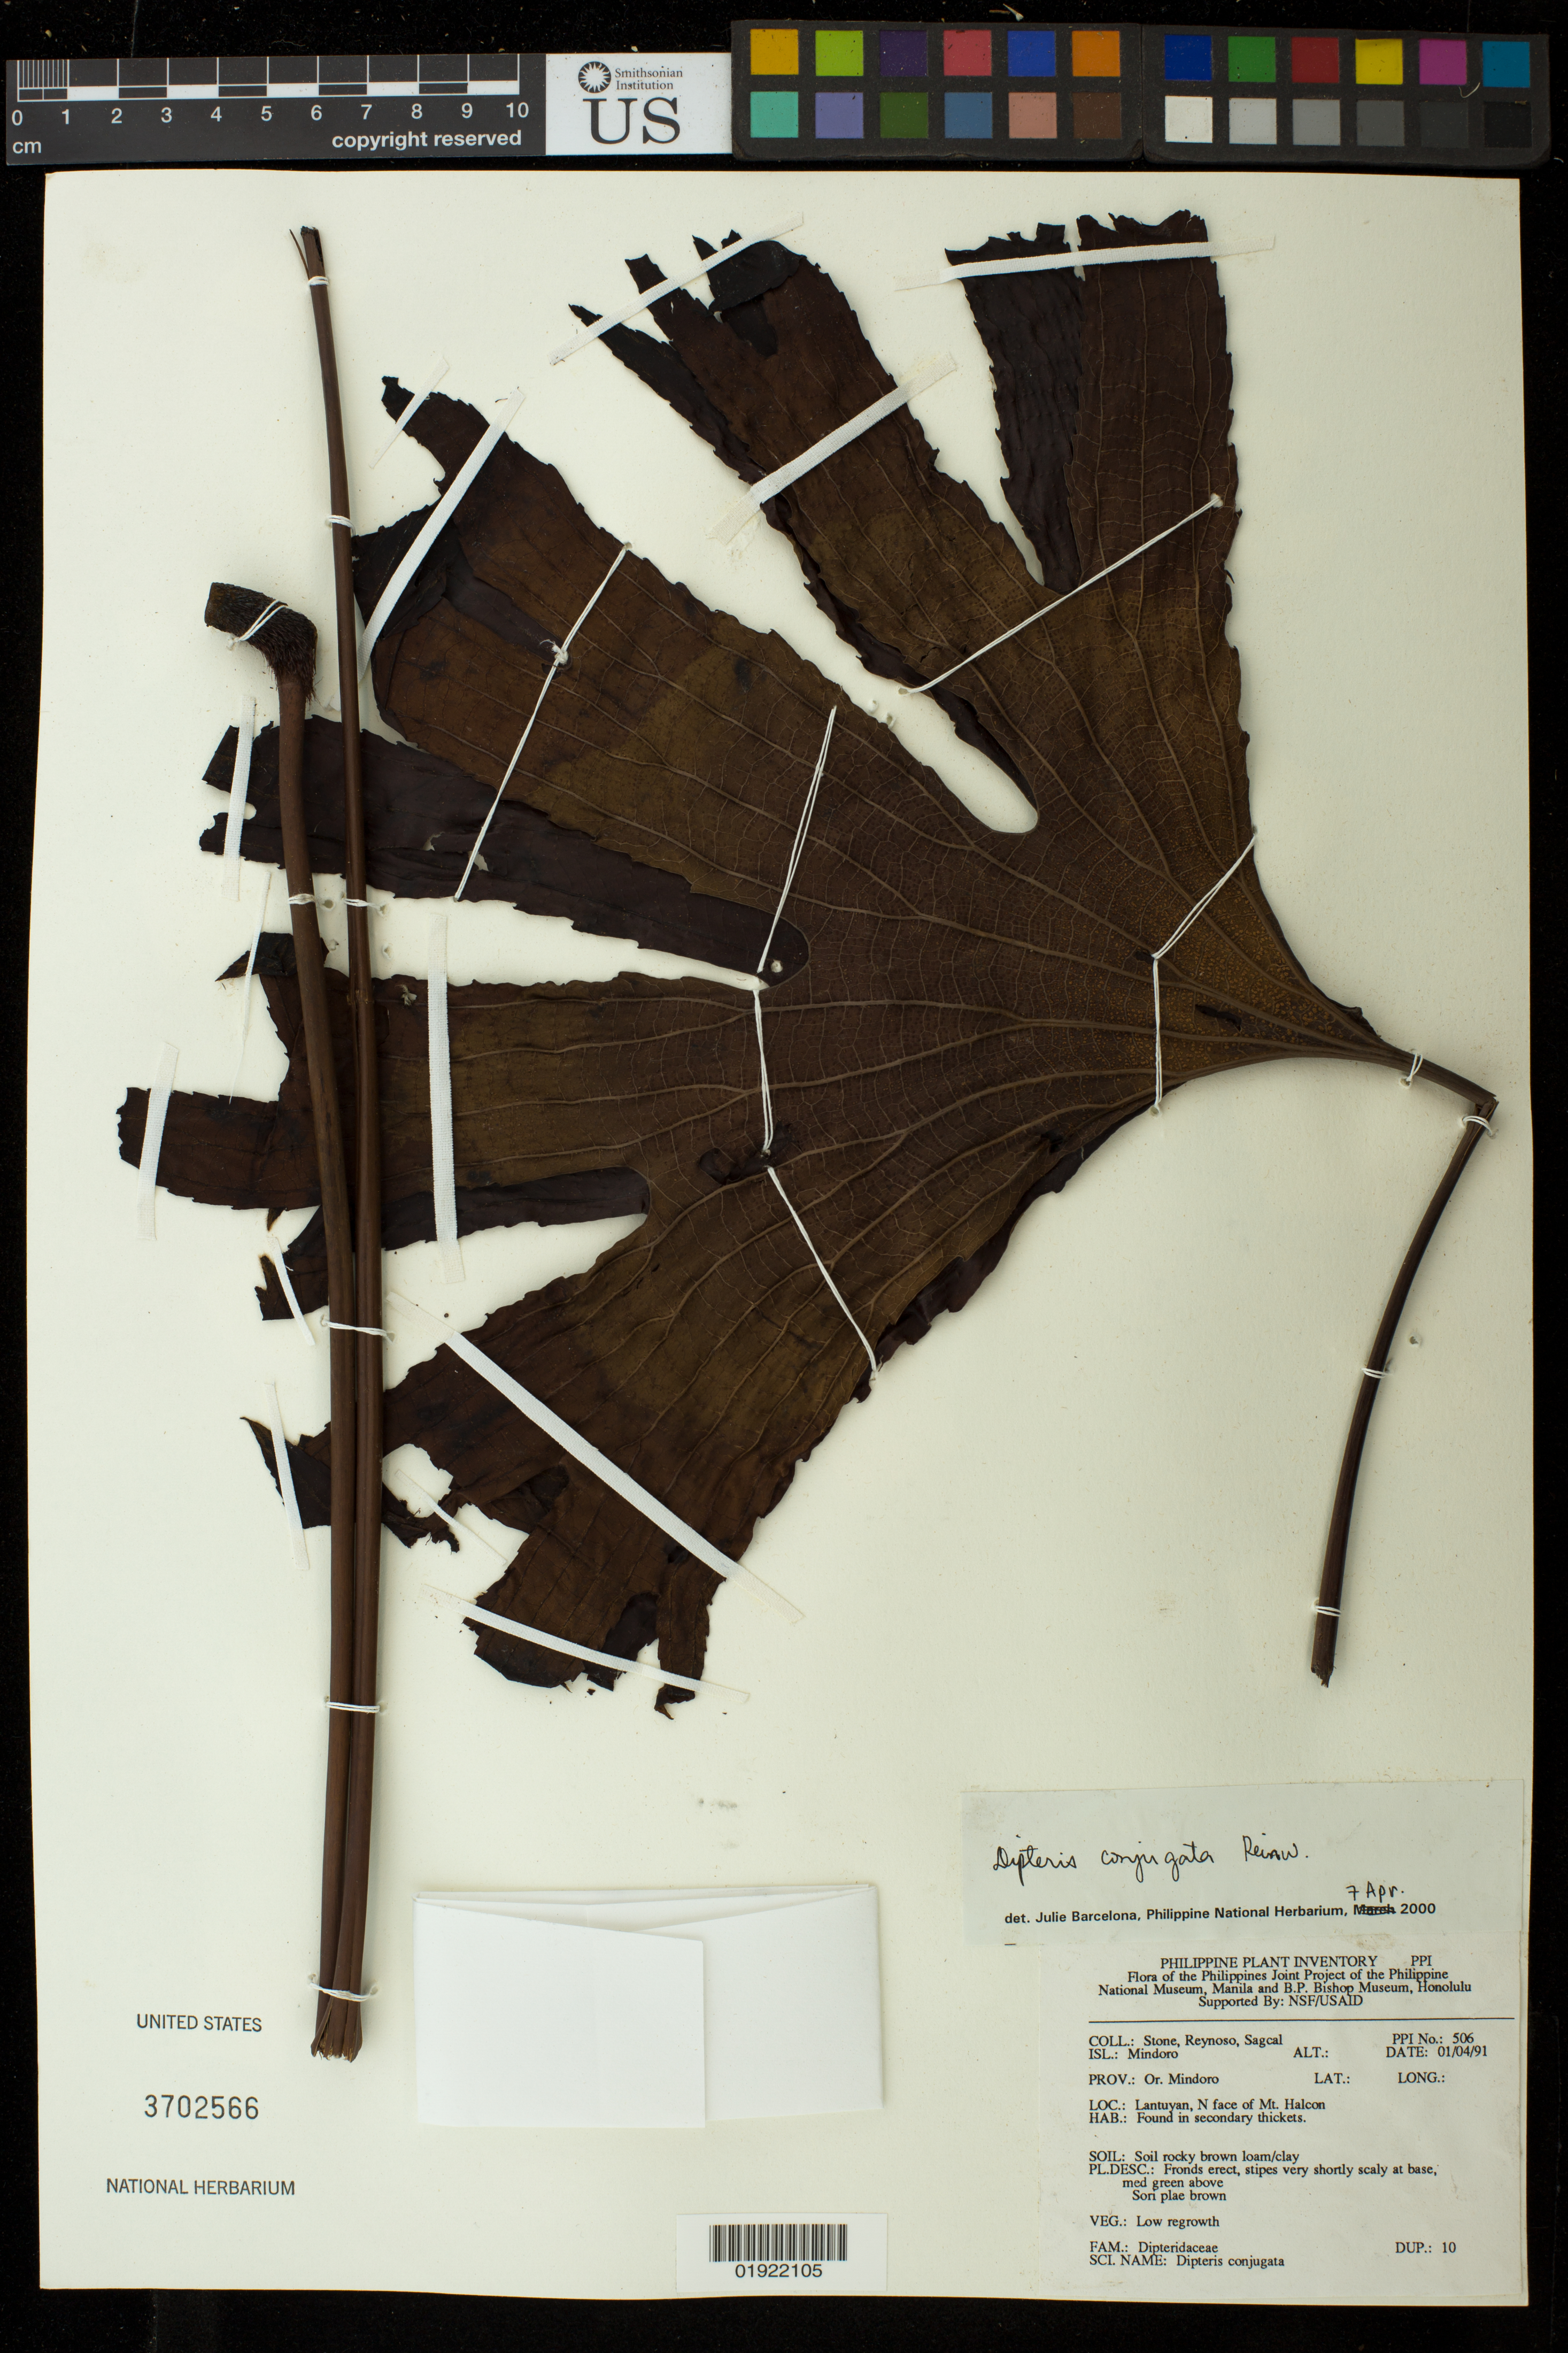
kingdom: Plantae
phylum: Tracheophyta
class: Polypodiopsida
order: Gleicheniales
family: Dipteridaceae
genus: Dipteris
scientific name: Dipteris conjugata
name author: Reinw.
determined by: Barcelona, Julie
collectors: -. Stone, E. Reynoso & E. Sagcal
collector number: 506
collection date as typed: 01/04/91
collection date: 1991-04-01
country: Philippines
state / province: Mimaropa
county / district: Oriental Mindoro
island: Mindoro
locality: Lantuyan, N face of Mt. Halcon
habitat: found in secundary thickets, soil rocky brown loam-clay, low regrowth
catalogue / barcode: US 3702566